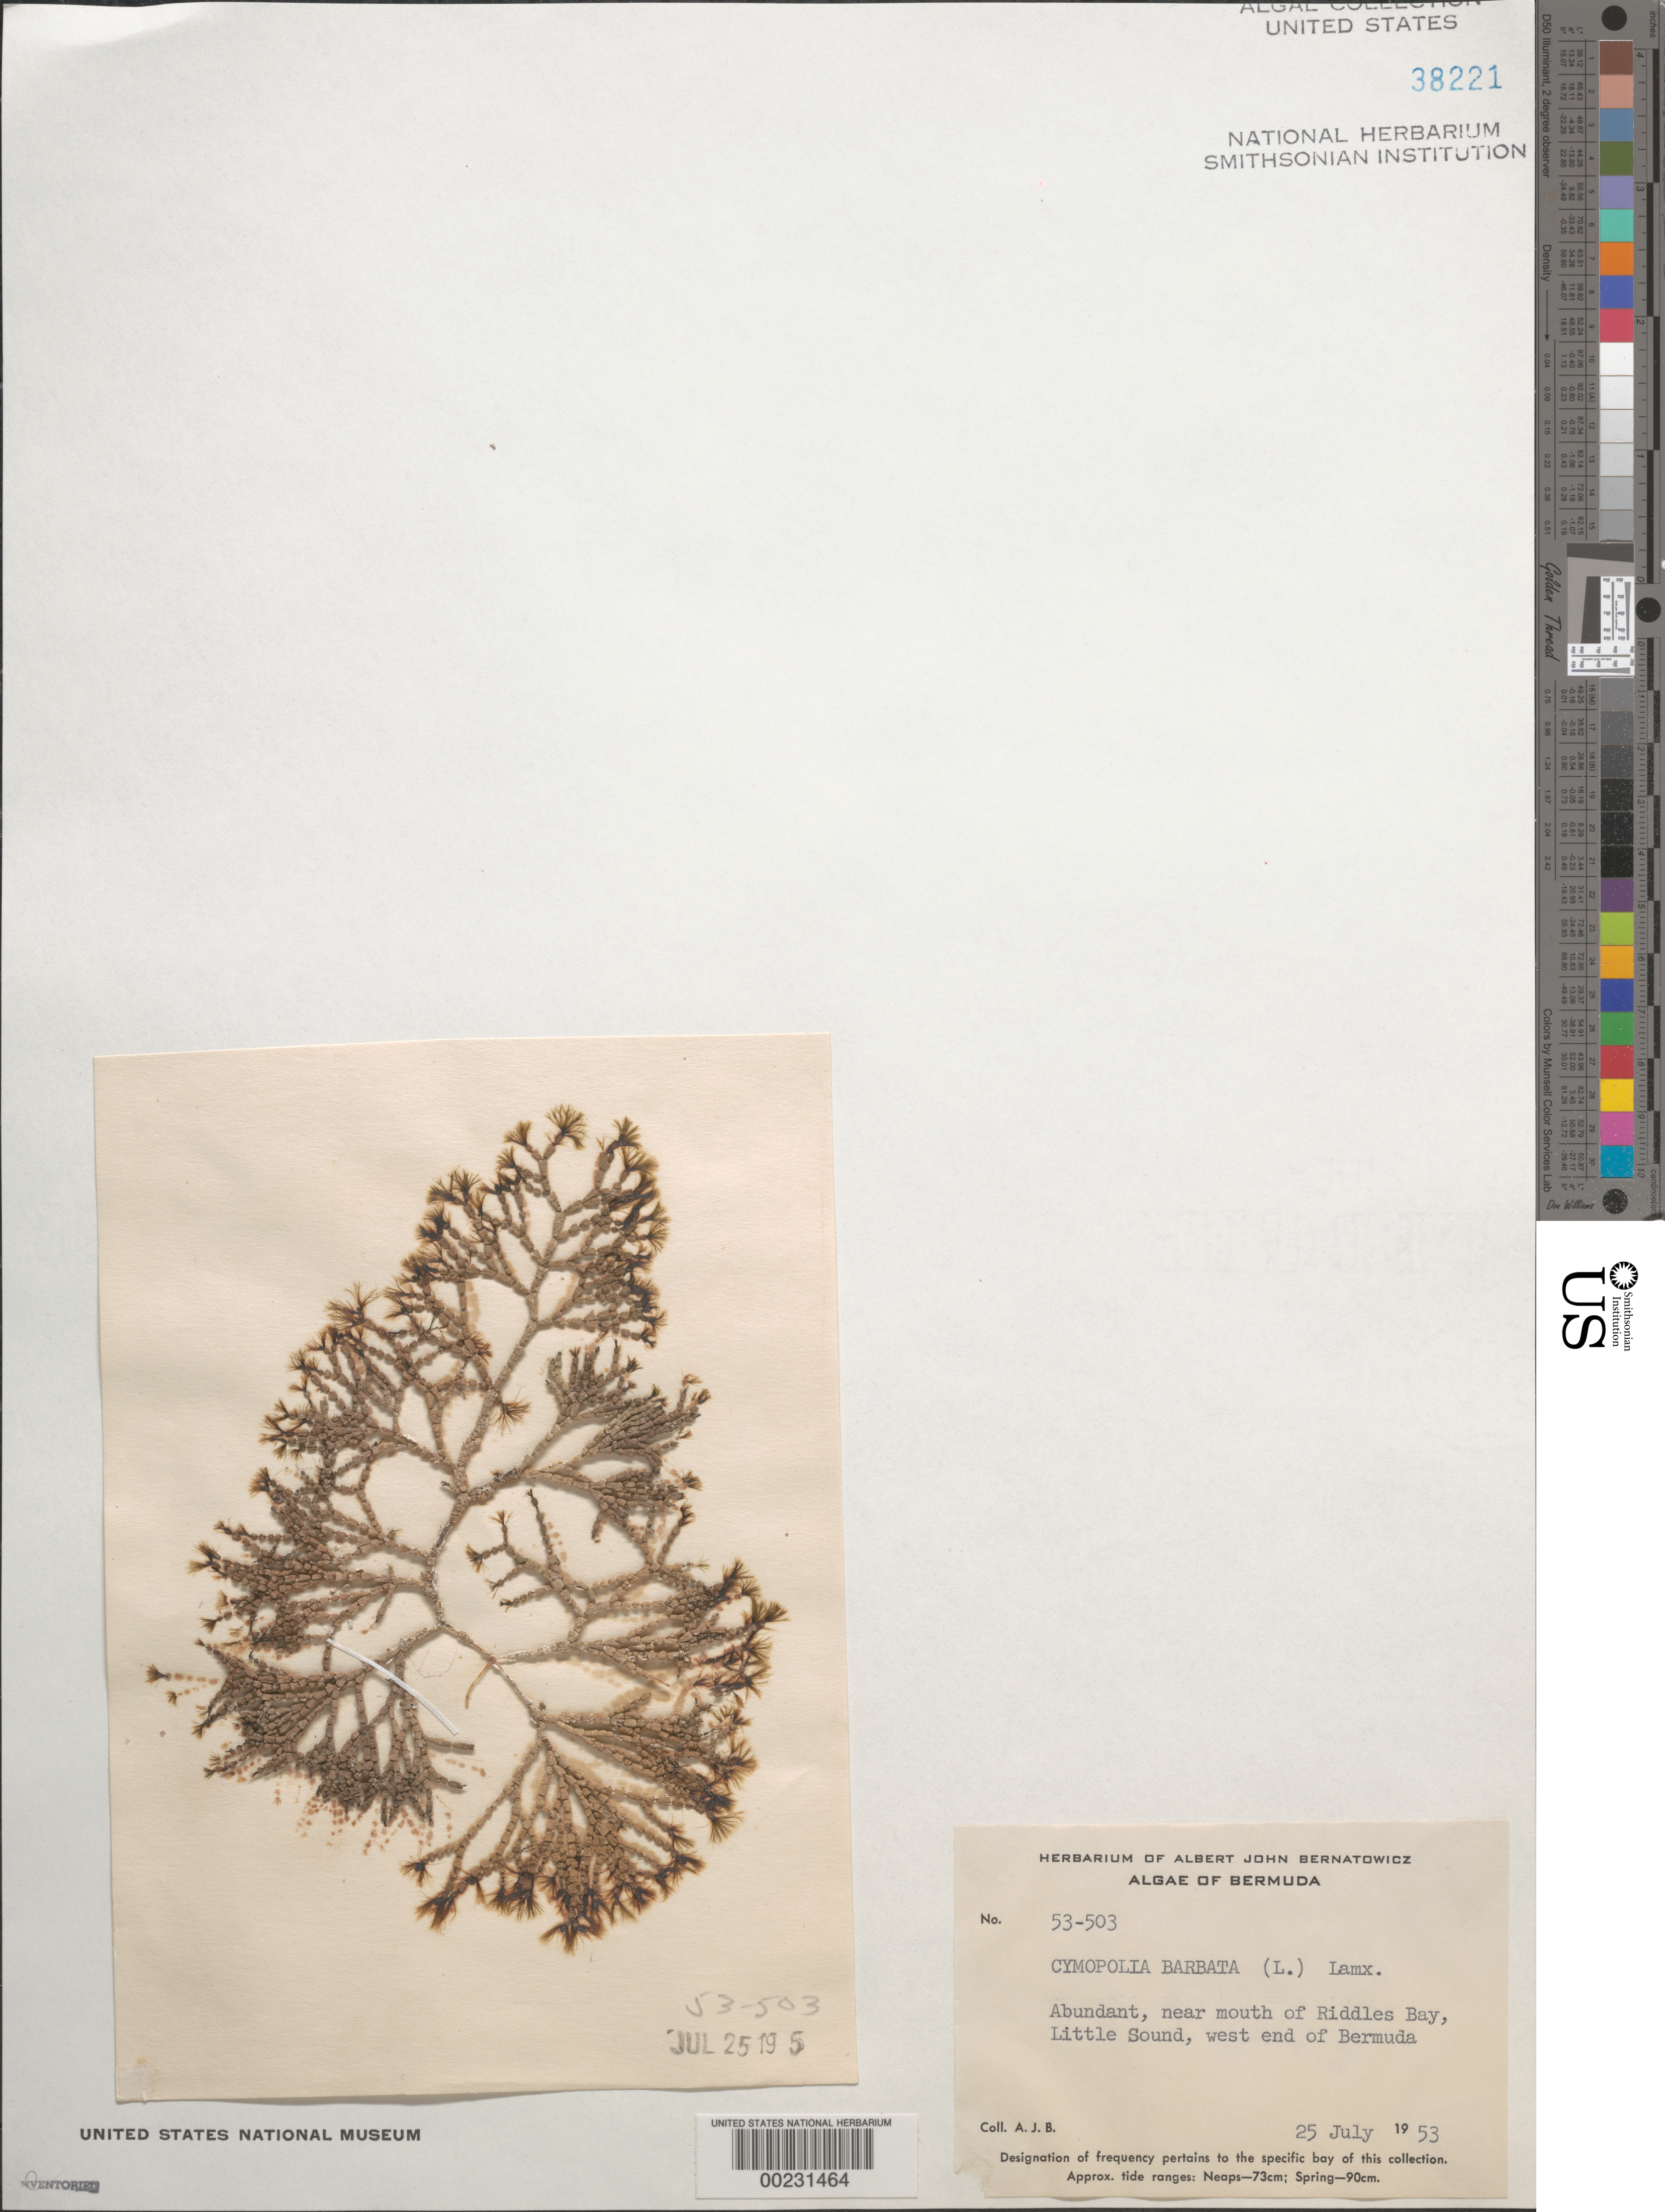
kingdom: Plantae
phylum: Chlorophyta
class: Ulvophyceae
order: Dasycladales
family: Dasycladaceae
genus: Cymopolia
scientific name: Cymopolia barbata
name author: (L.) J.V.Lamouroux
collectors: A. Bernatowicz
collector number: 53-503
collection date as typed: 25 Jul 1953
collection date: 1953-07-25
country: Bermuda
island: Bermuda Island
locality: Little Sound, near Riddles Bay mouth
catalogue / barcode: US 38221